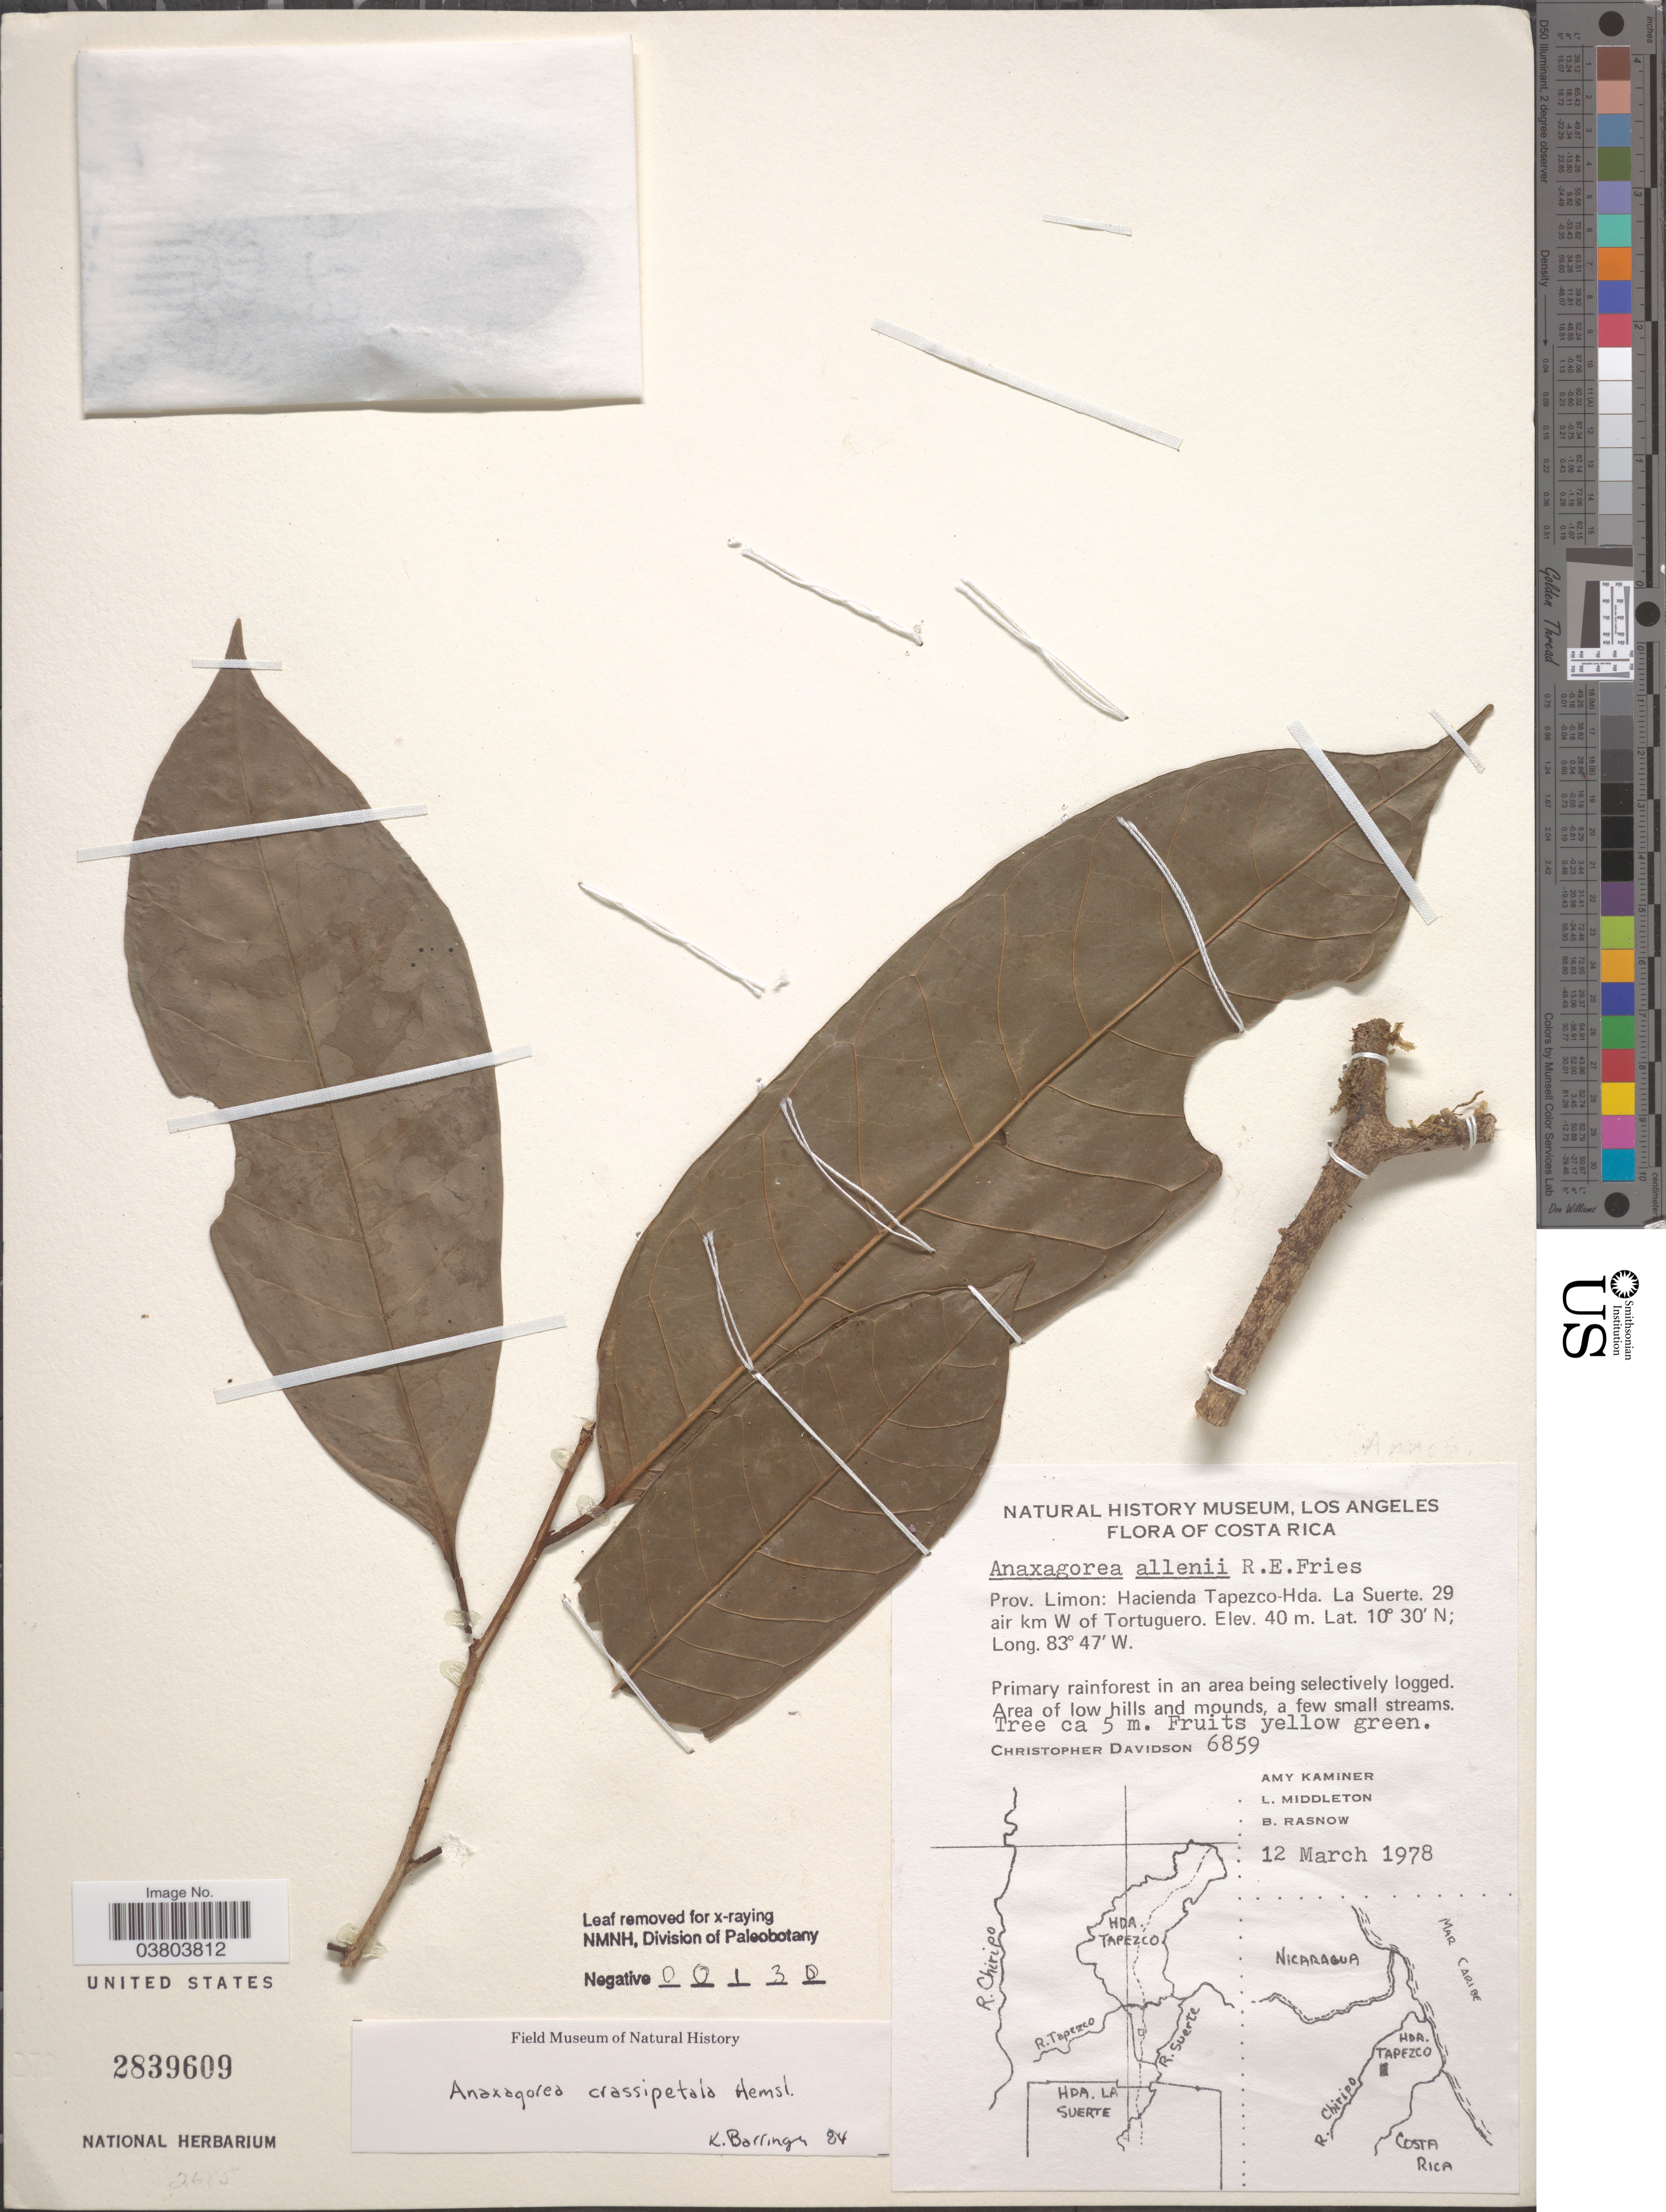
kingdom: Plantae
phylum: Tracheophyta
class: Magnoliopsida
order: Magnoliales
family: Annonaceae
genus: Anaxagorea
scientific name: Anaxagorea crassipetala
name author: Hemsl.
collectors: C. Davidson, A. Kaminer, L. Middleton & B. Rasnow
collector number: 6859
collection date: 1978-03-12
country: Costa Rica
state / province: Limón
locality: Hacienda Tapezco-Hda. La Suerte. 29 air km W of Tortuguero.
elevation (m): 40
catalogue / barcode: US 2839609